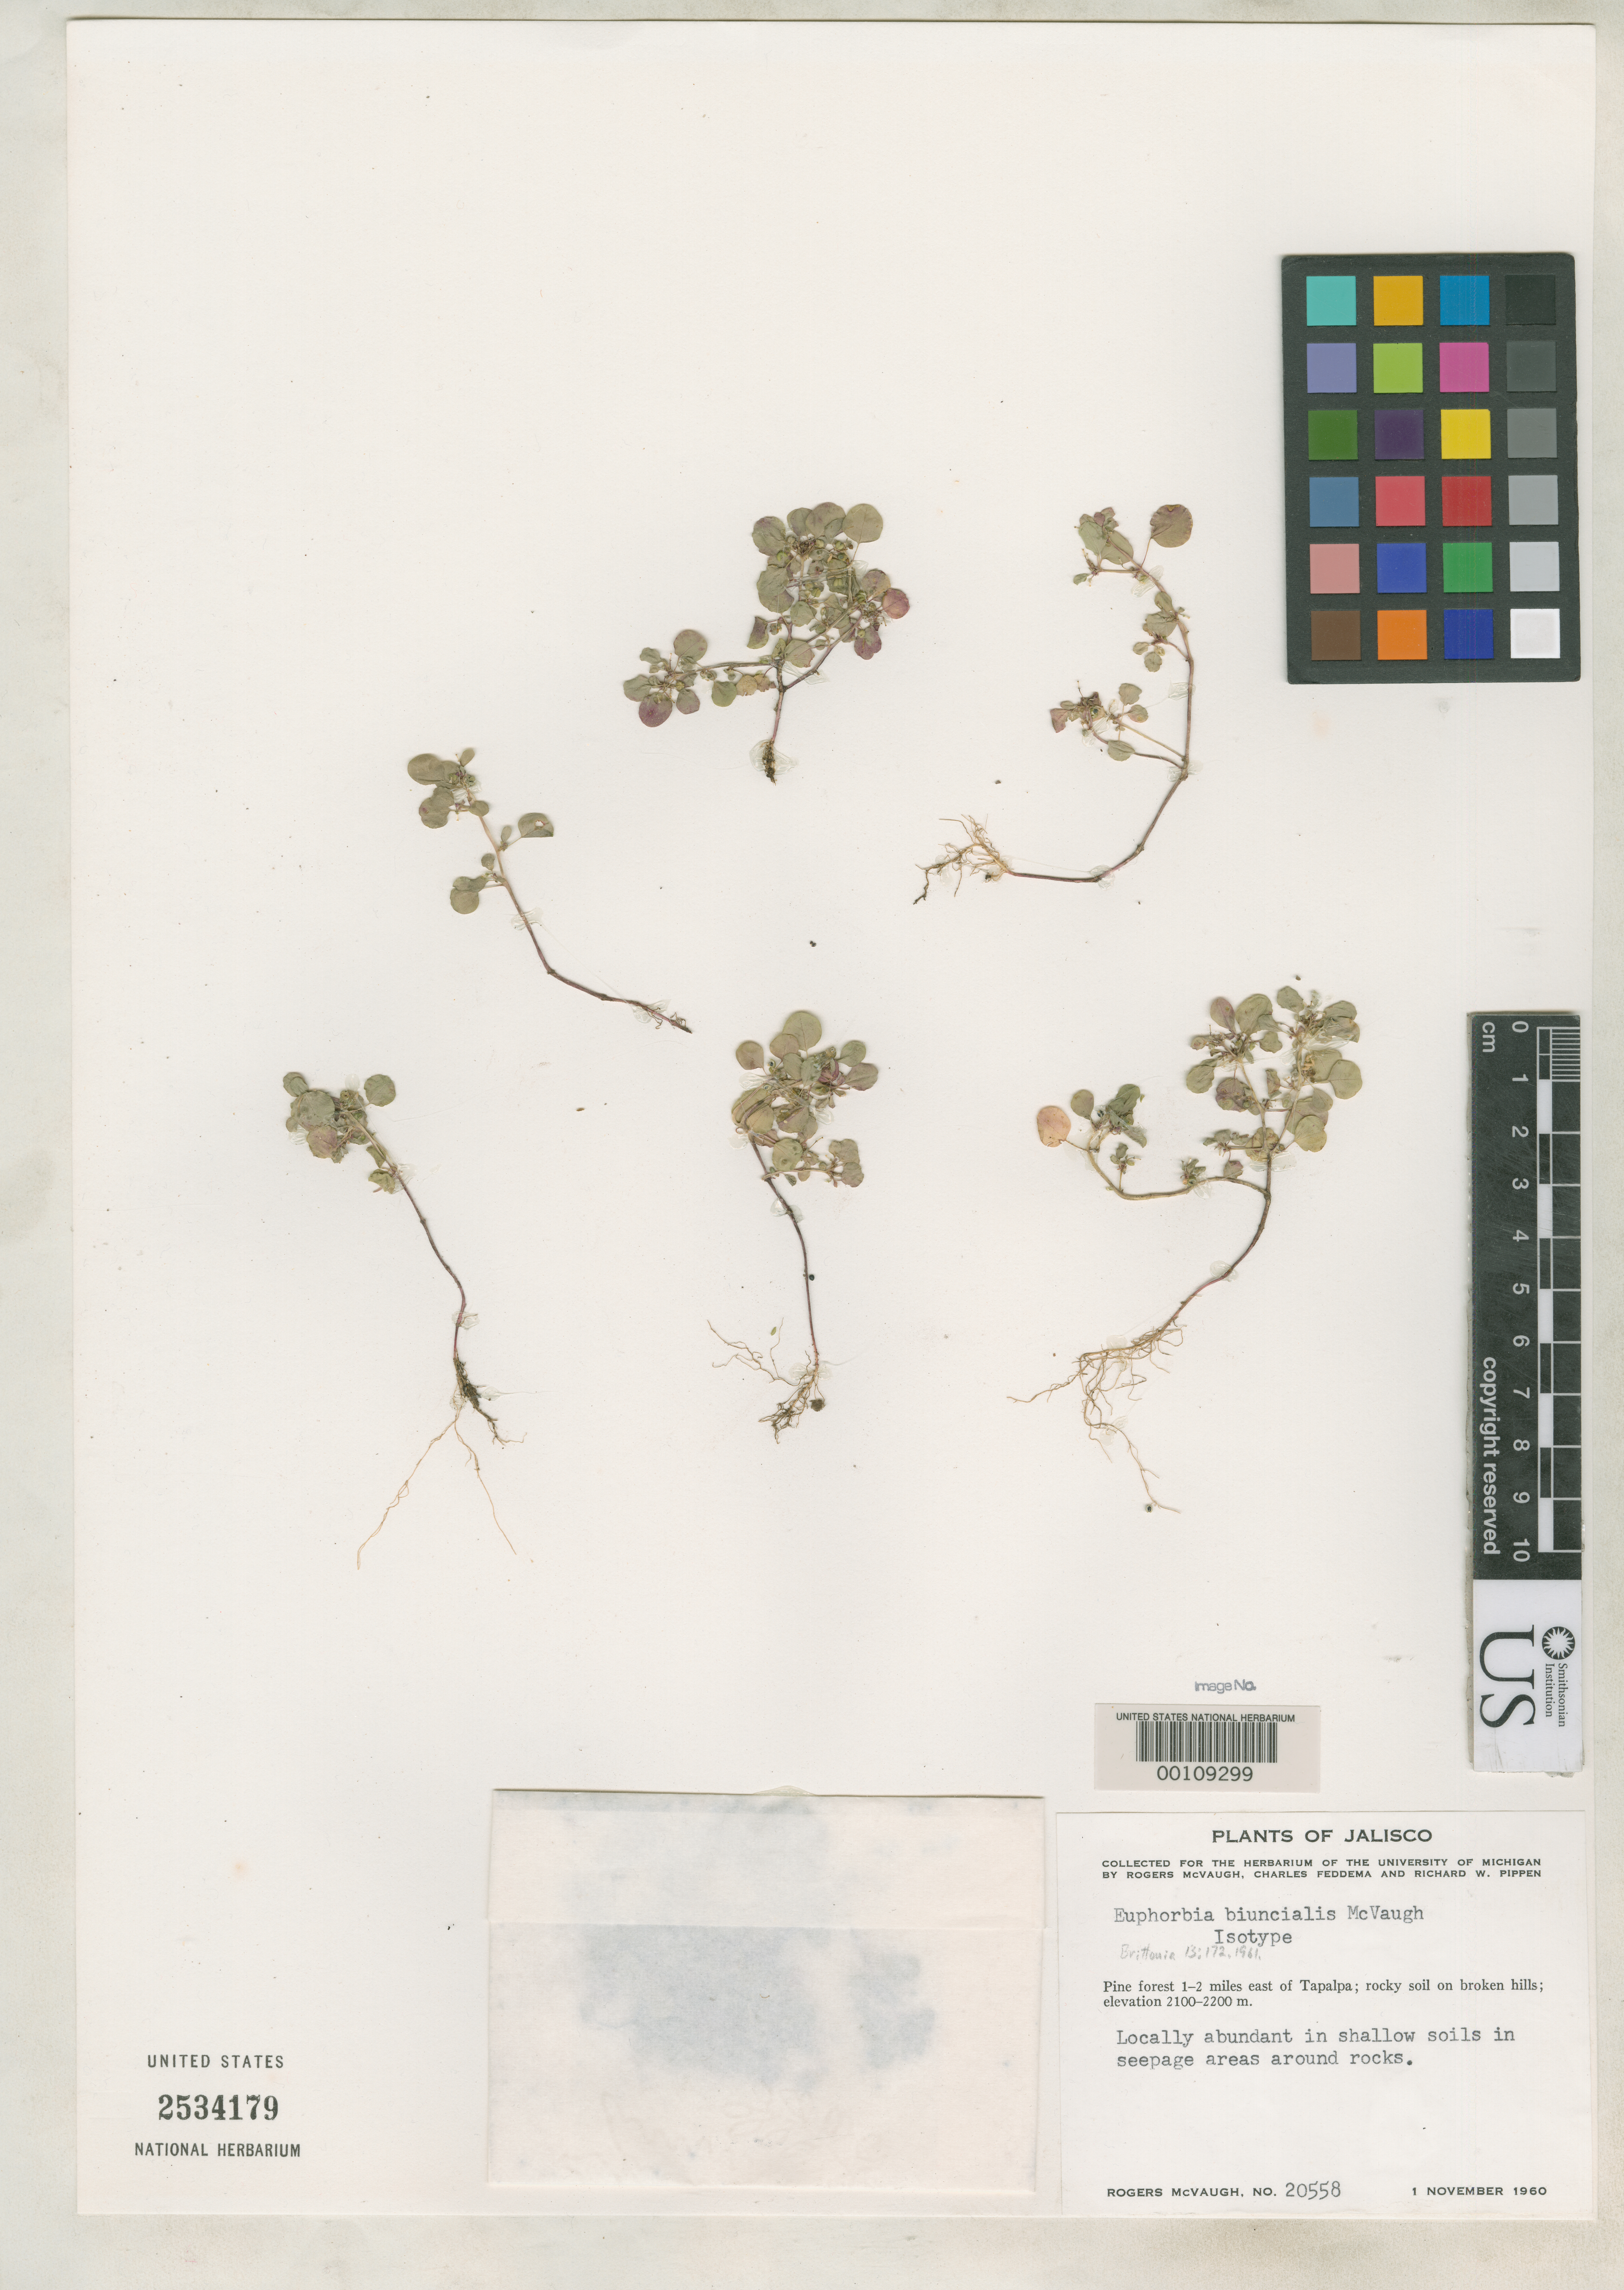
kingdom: Plantae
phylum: Tracheophyta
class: Magnoliopsida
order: Malpighiales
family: Euphorbiaceae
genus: Euphorbia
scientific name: Euphorbia biuncialis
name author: McVaugh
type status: Isotype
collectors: R. McVaugh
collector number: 20558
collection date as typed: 01 Nov 1960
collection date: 1960-11-01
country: Mexico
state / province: Jalisco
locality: E of Tapala.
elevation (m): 2100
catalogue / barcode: US 2534179